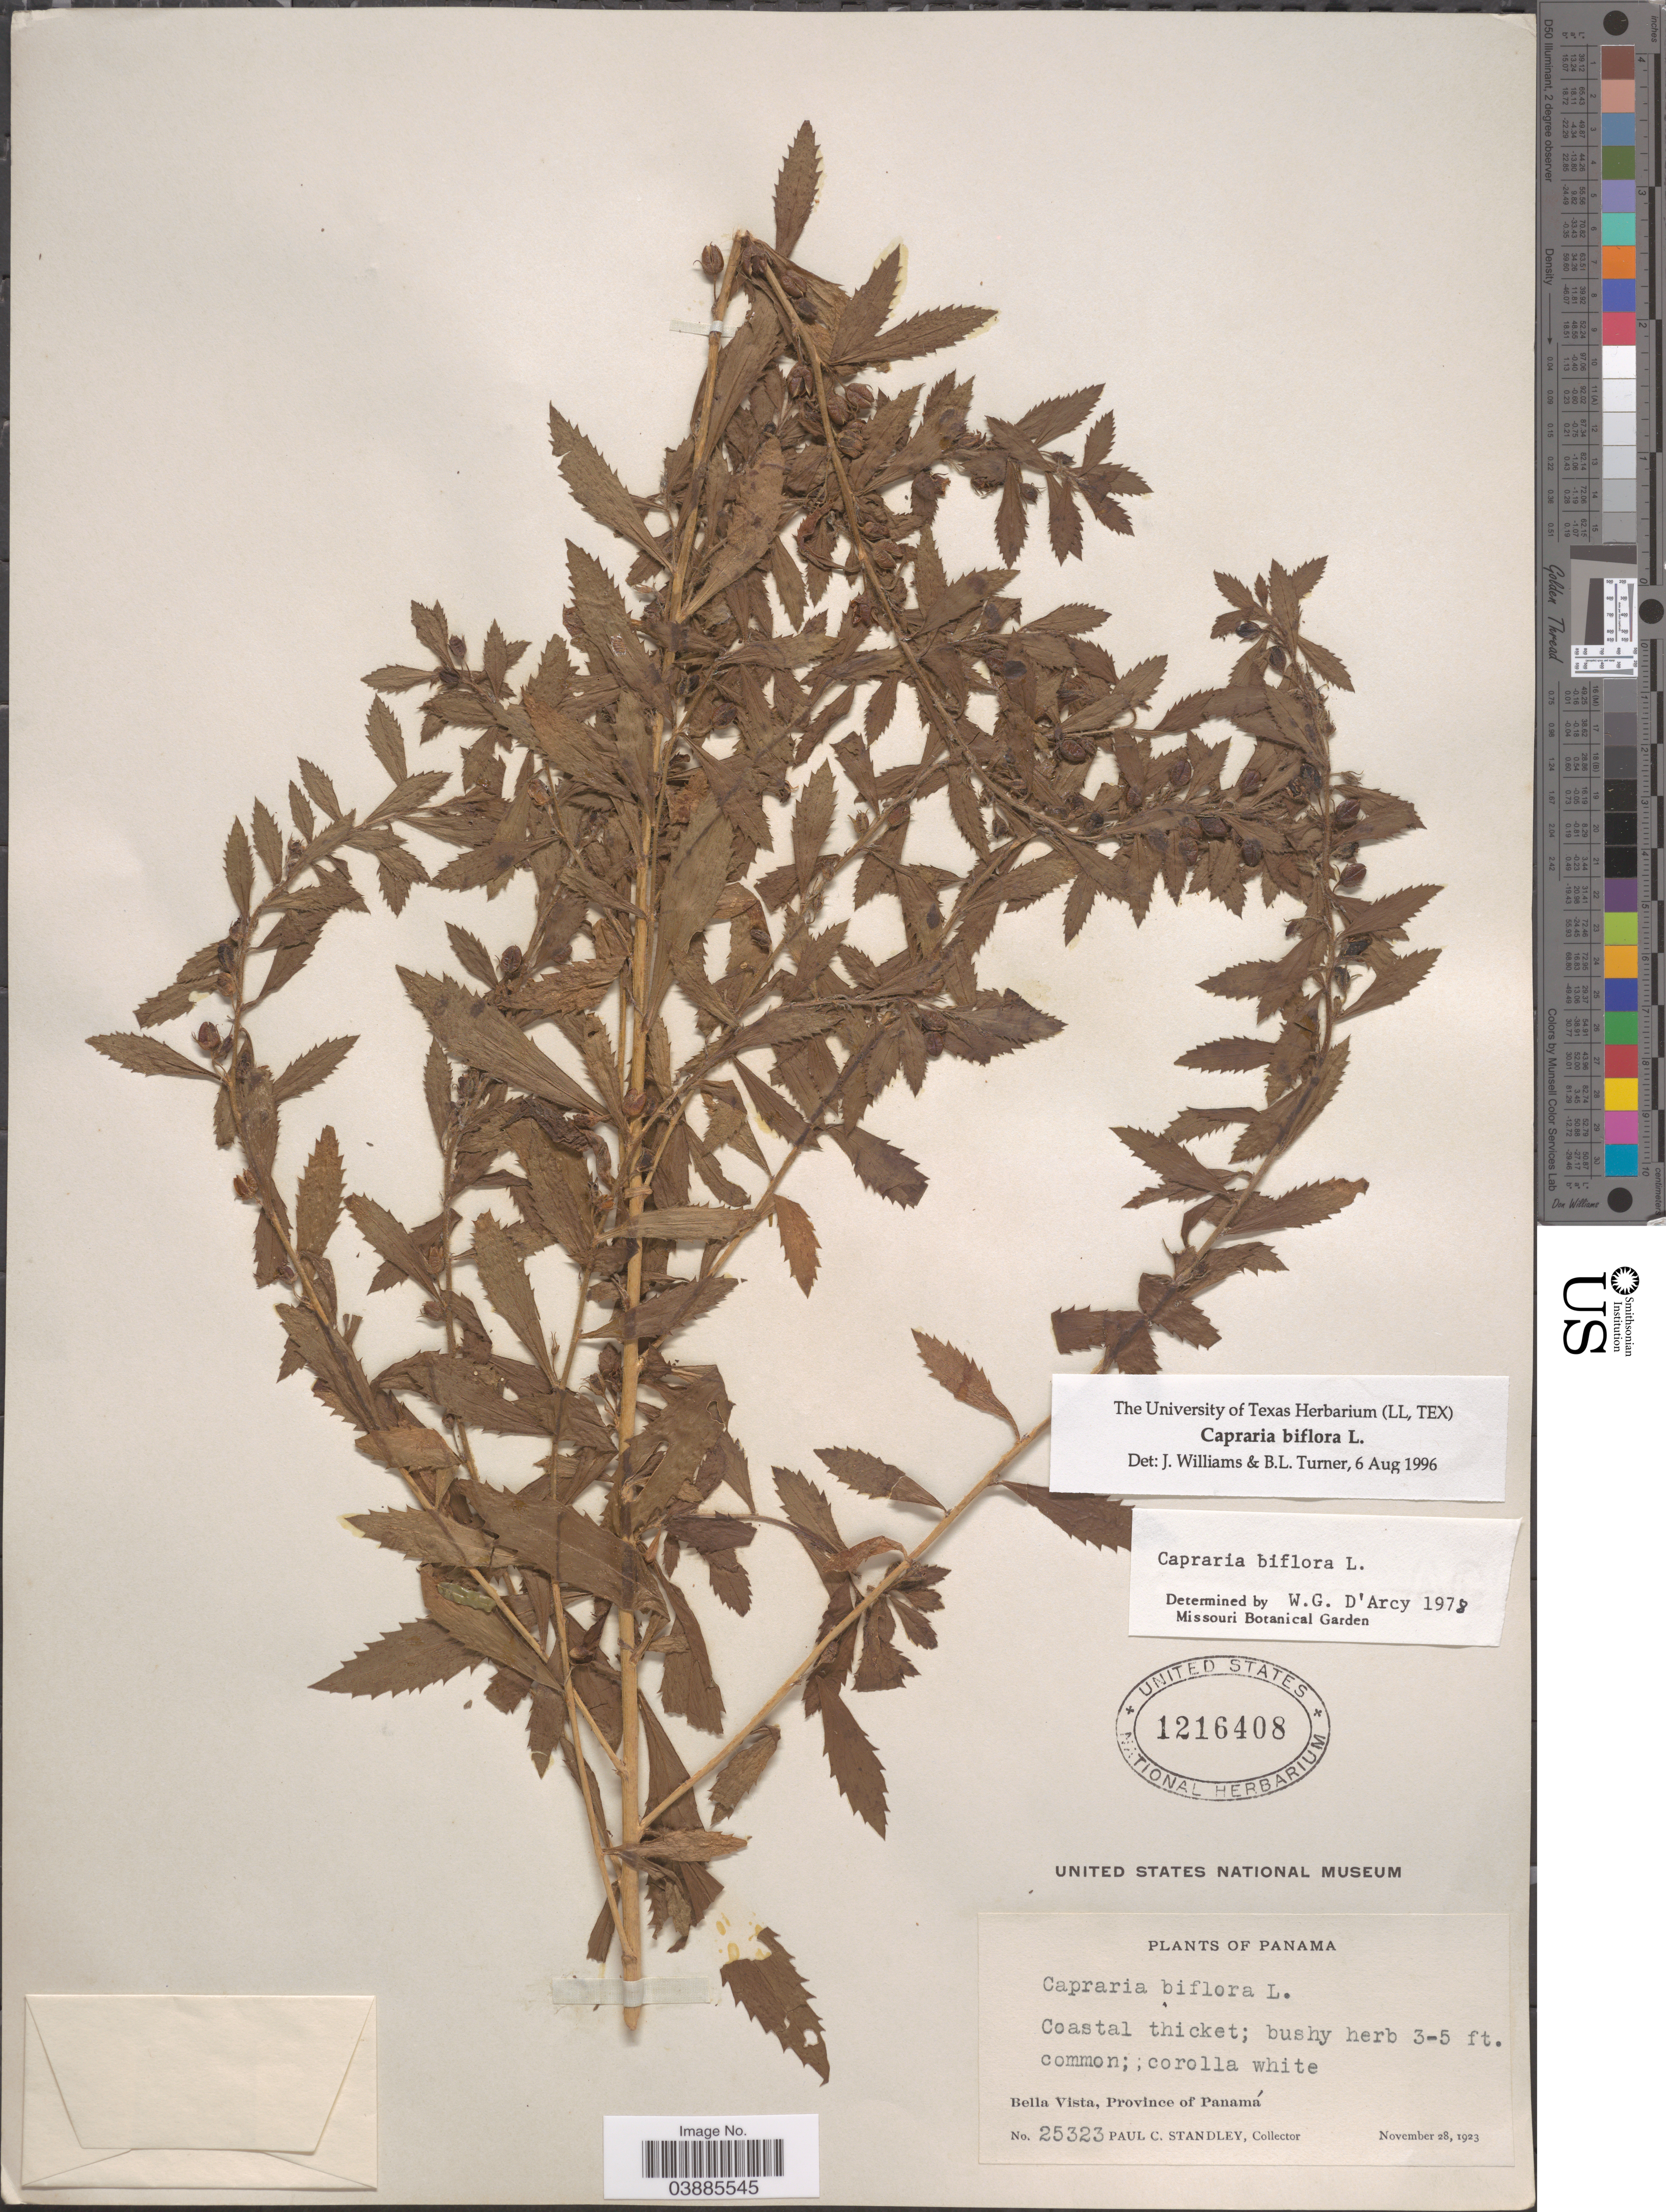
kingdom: Plantae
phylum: Tracheophyta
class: Magnoliopsida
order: Lamiales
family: Scrophulariaceae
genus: Capraria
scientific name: Capraria biflora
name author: L.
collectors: P. C. Standley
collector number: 25323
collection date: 1923-11-28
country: Panama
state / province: Panamá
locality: Bella Vista.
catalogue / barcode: US 1216408